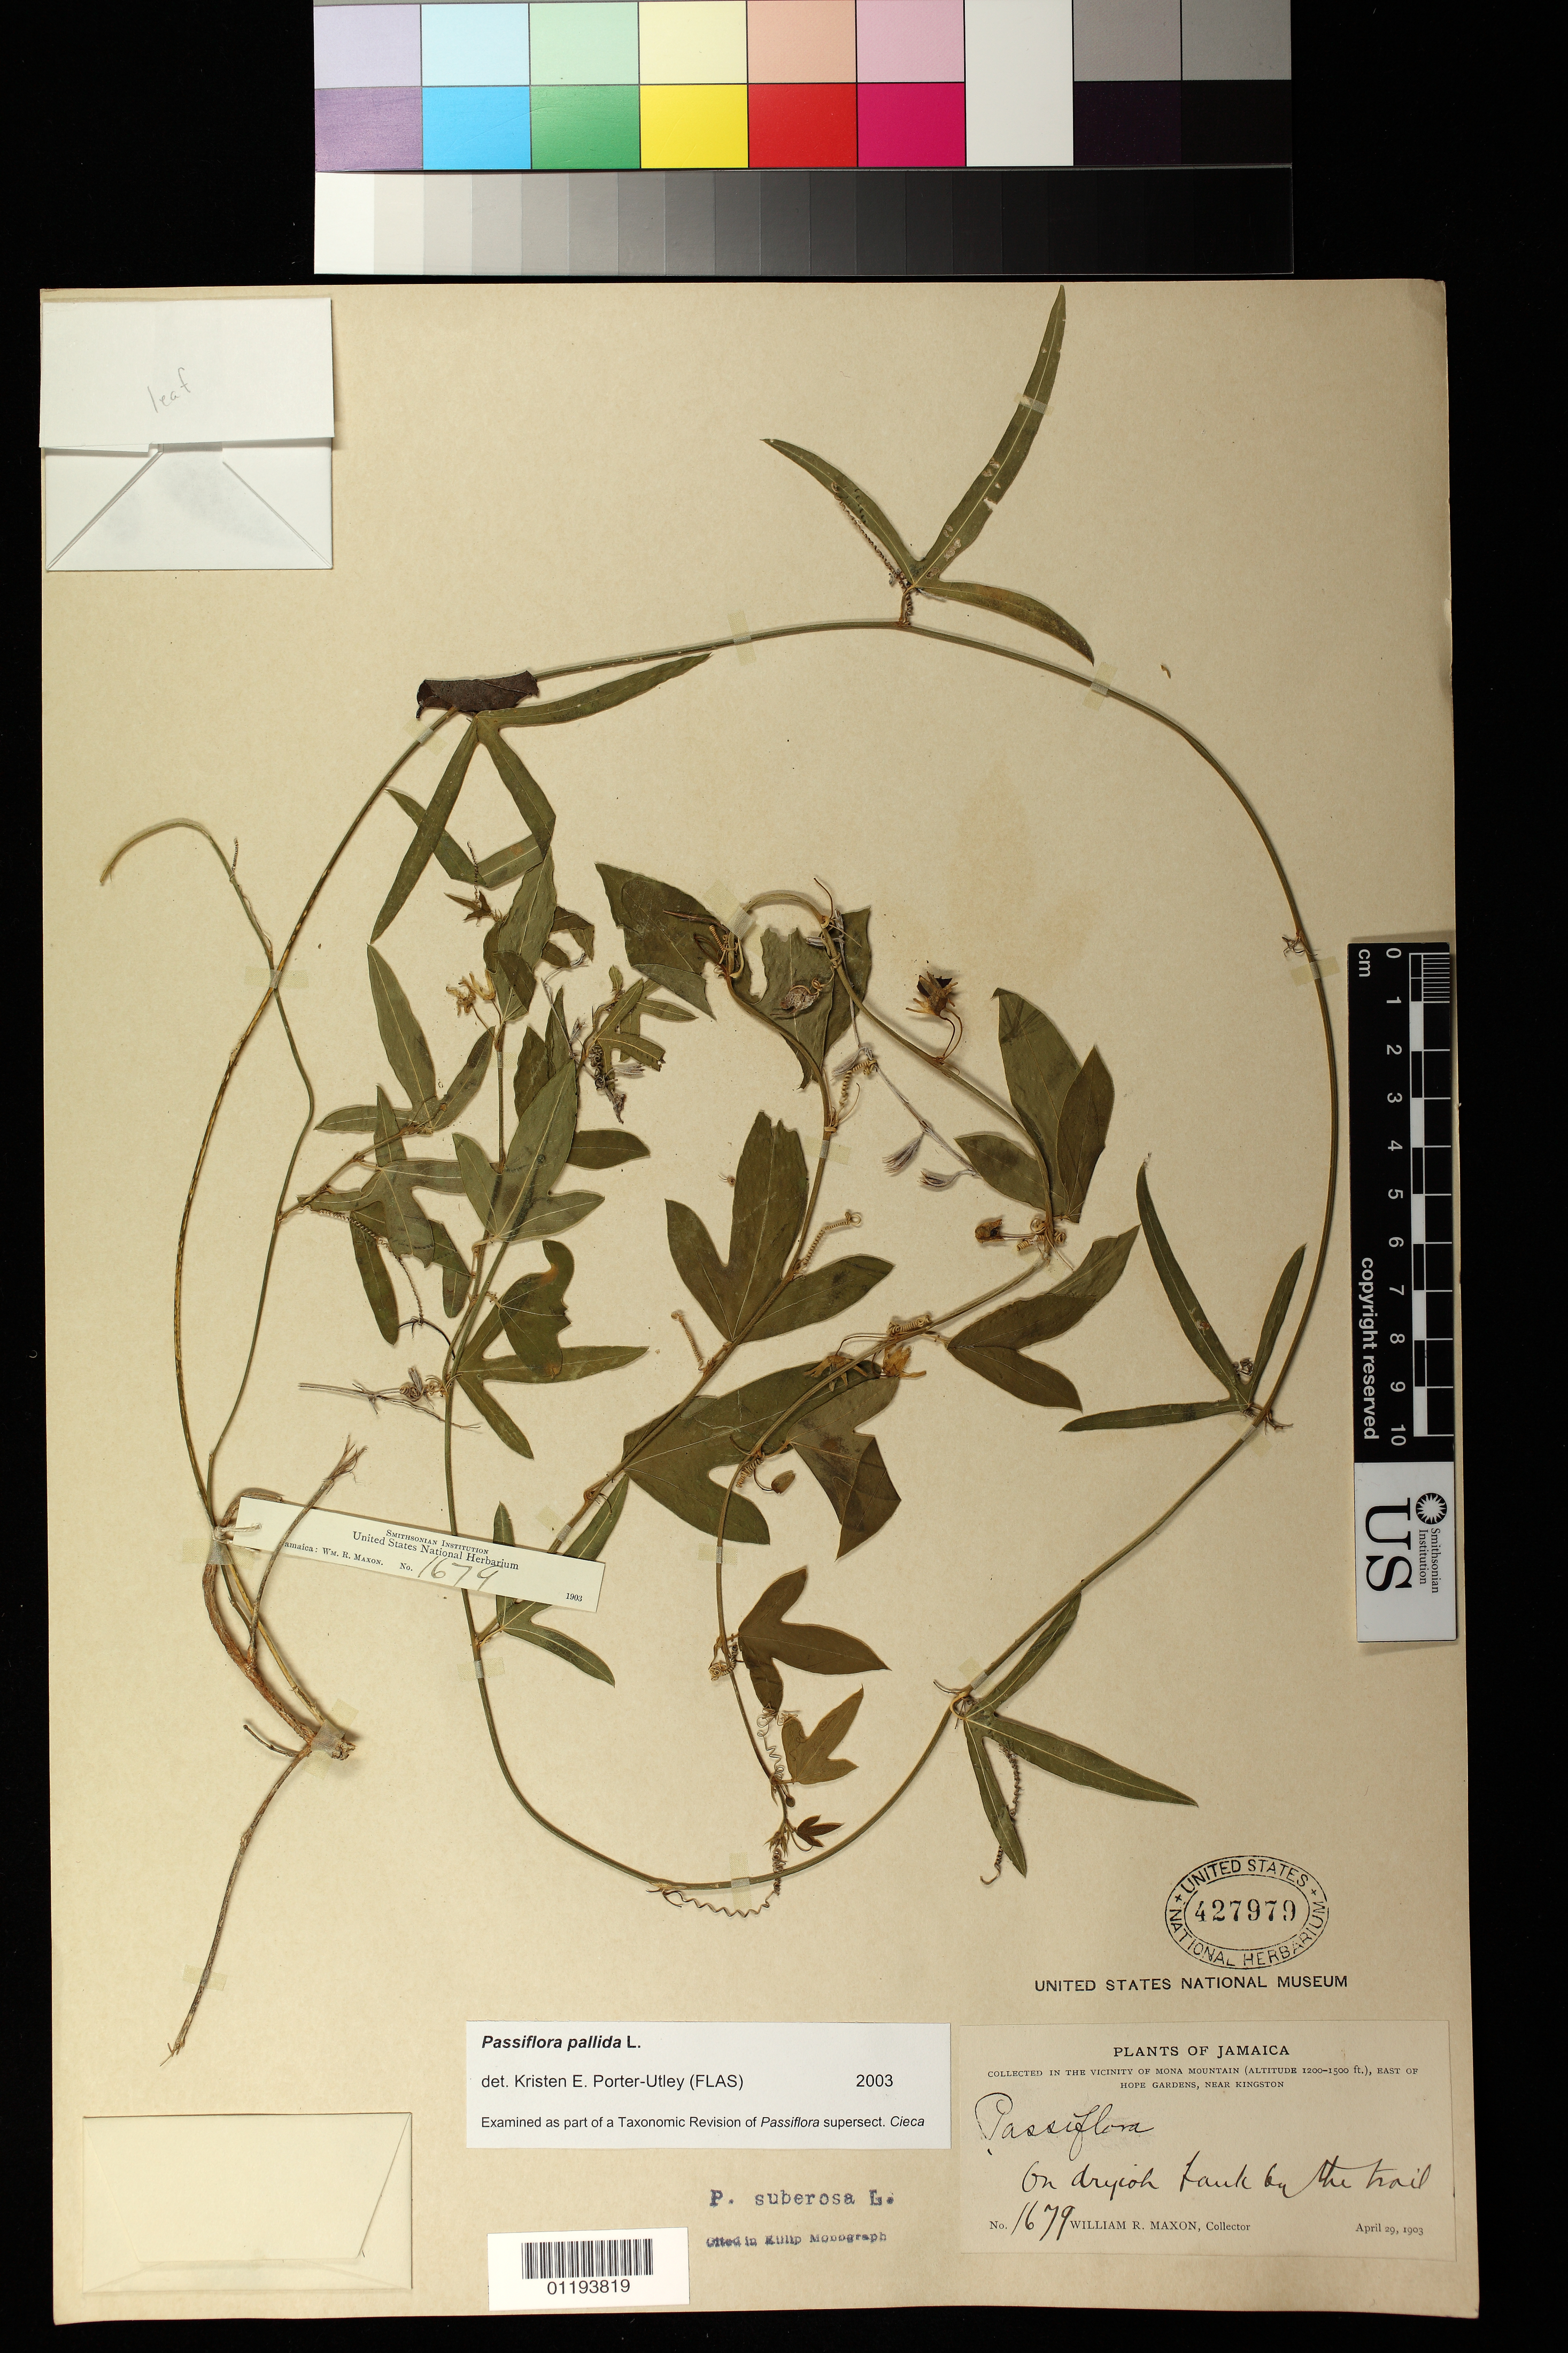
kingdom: Plantae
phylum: Tracheophyta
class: Magnoliopsida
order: Malpighiales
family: Passifloraceae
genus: Passiflora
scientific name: Passiflora pallida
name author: L.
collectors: W. R. Maxon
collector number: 1679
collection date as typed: Apr 29 1903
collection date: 1903-04-29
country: Jamaica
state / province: Kingston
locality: Vicinity of Mona Mountain, East of Hope Gardens, near Kingston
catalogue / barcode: US 427979